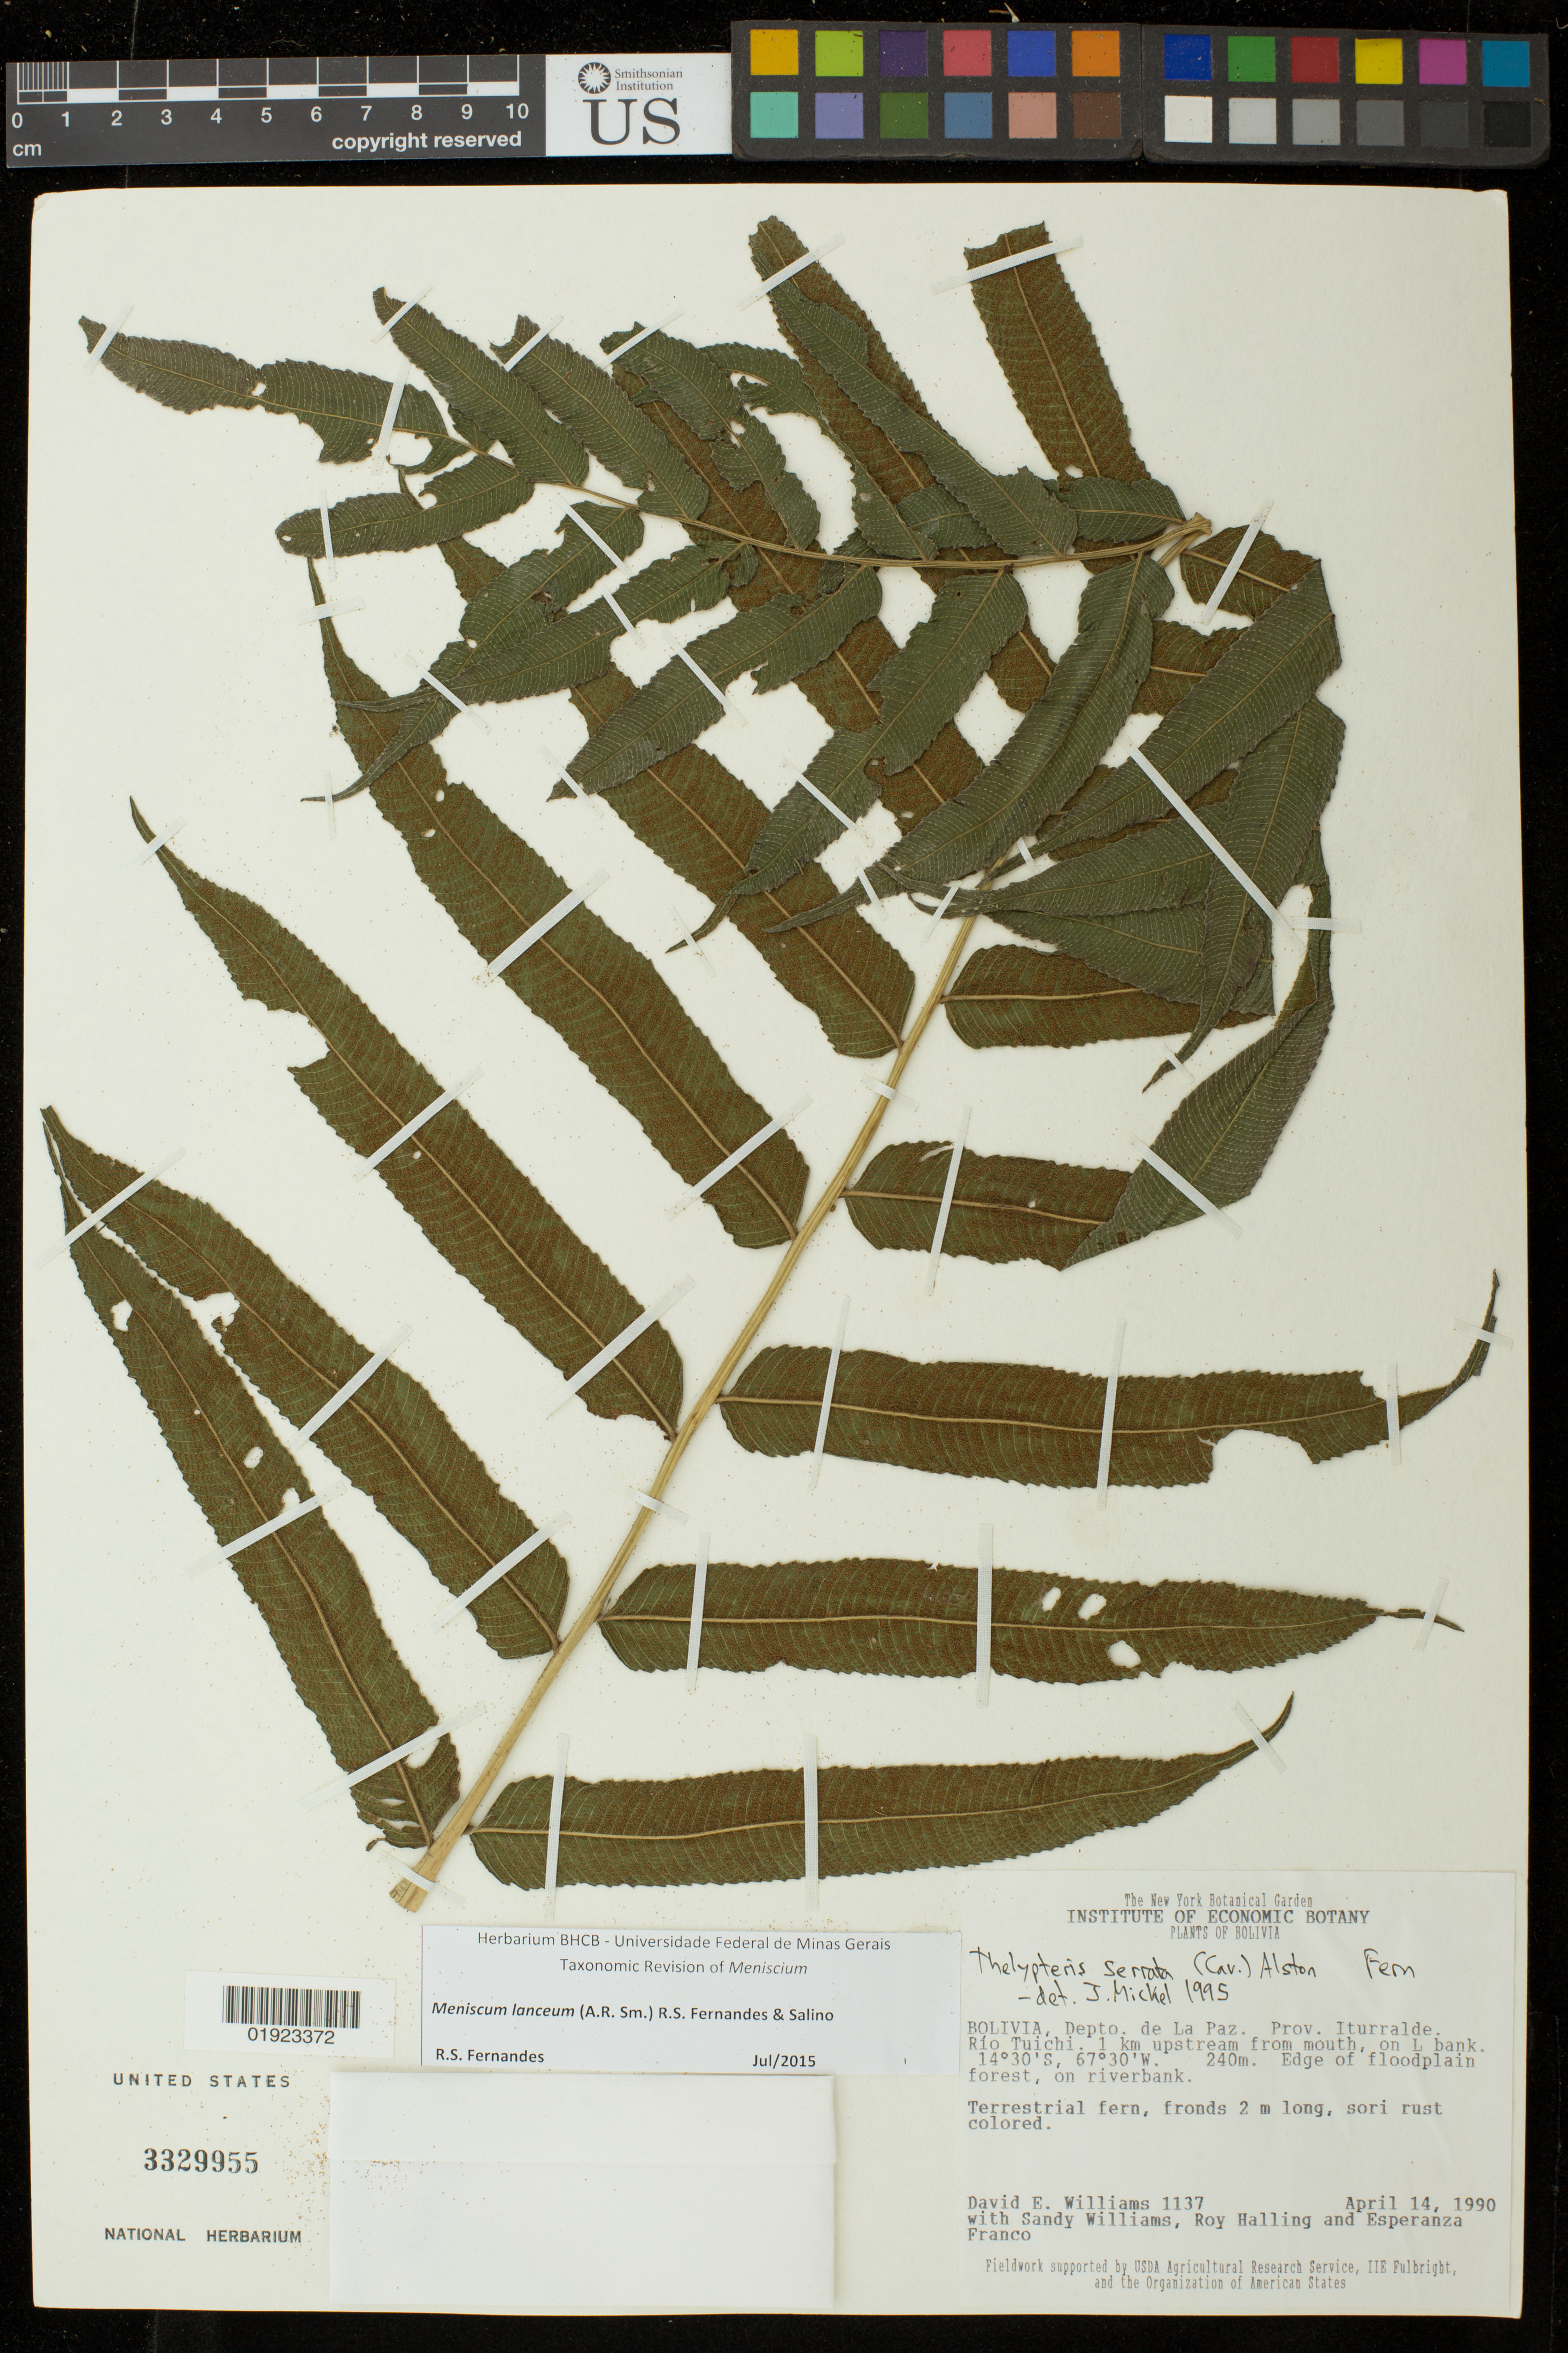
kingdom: Plantae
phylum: Tracheophyta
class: Polypodiopsida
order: Polypodiales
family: Thelypteridaceae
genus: Meniscium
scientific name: Meniscium lanceum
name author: (A.R. Sm.) Fernandes & Salino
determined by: Fernandes, R. S.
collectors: D. E. Williams, S. Williams, R. Halling & E. Franco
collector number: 1137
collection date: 1990-04-14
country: Bolivia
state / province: La Paz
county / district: Iturralde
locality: Rio Tuichi. 1 km upstream from mouth, on L bank.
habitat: Edge of floodplain forest, on riverbank.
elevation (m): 240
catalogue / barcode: US 3329955